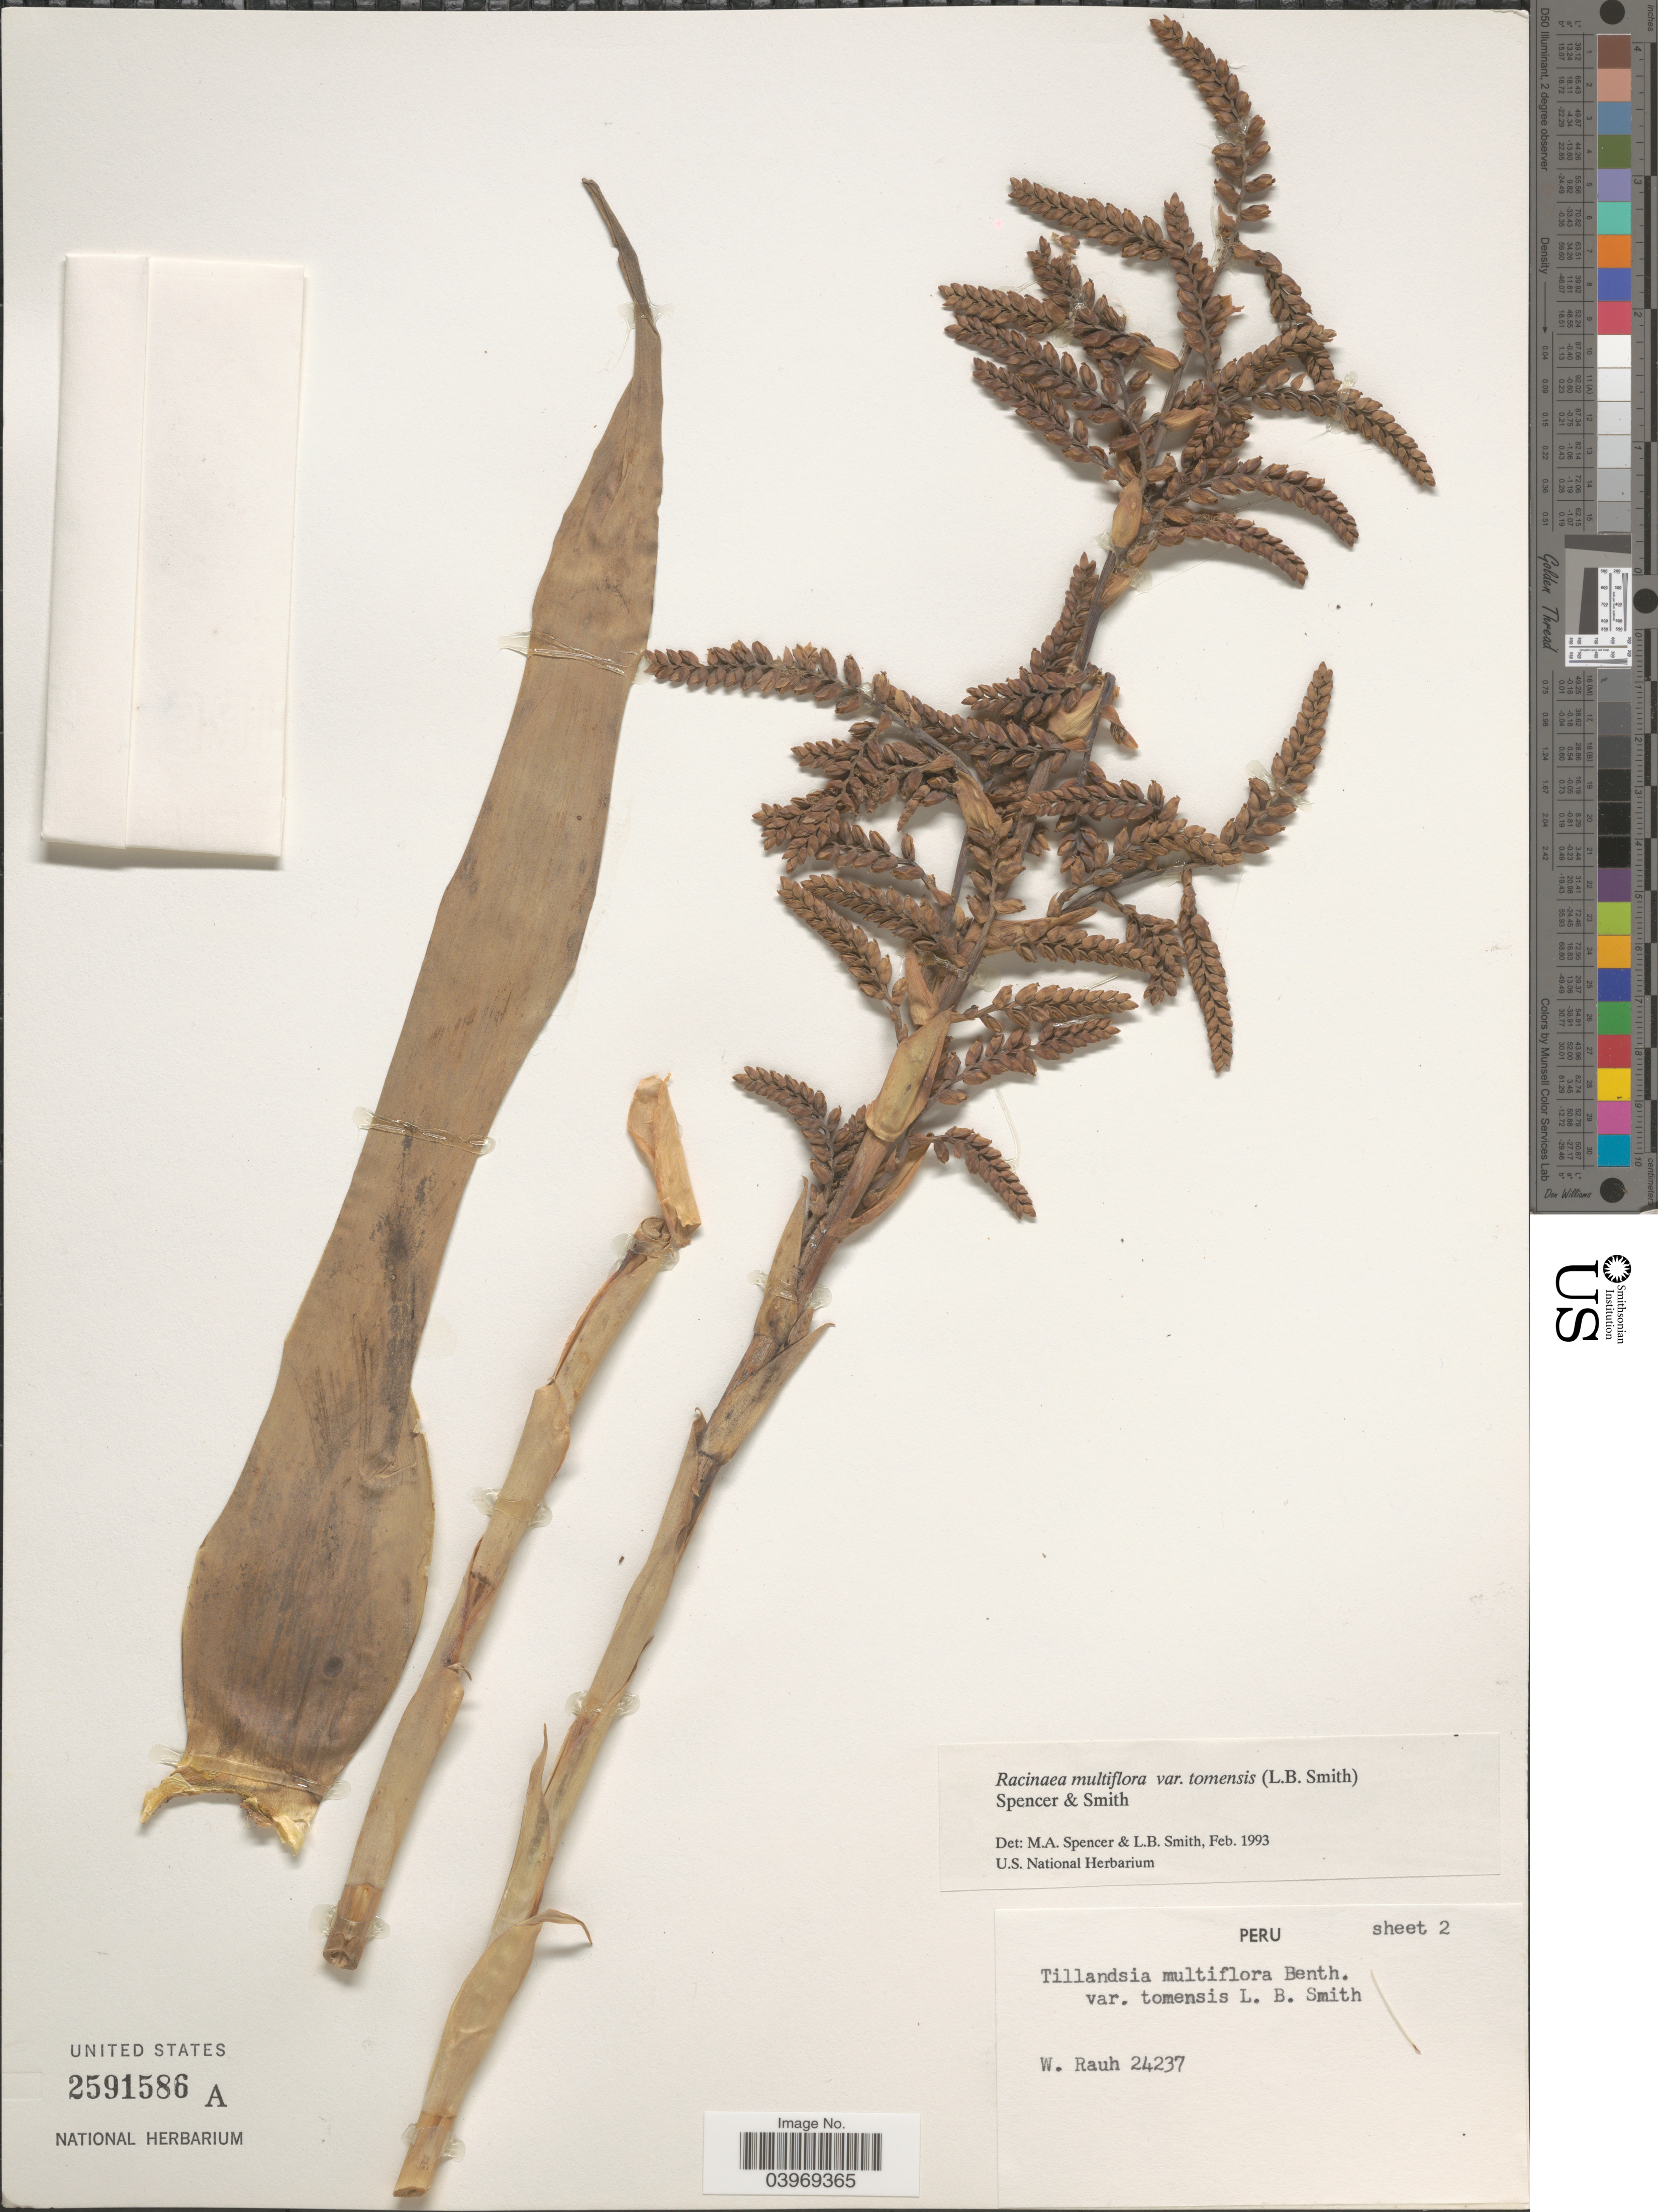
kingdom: Plantae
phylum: Tracheophyta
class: Liliopsida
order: Poales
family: Bromeliaceae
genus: Racinaea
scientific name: Racinaea multiflora var. tomensis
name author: (L.B. Sm.) M.A. Spencer & L.B. Sm.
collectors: W. Rauh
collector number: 24237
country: Peru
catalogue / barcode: US 2591586A